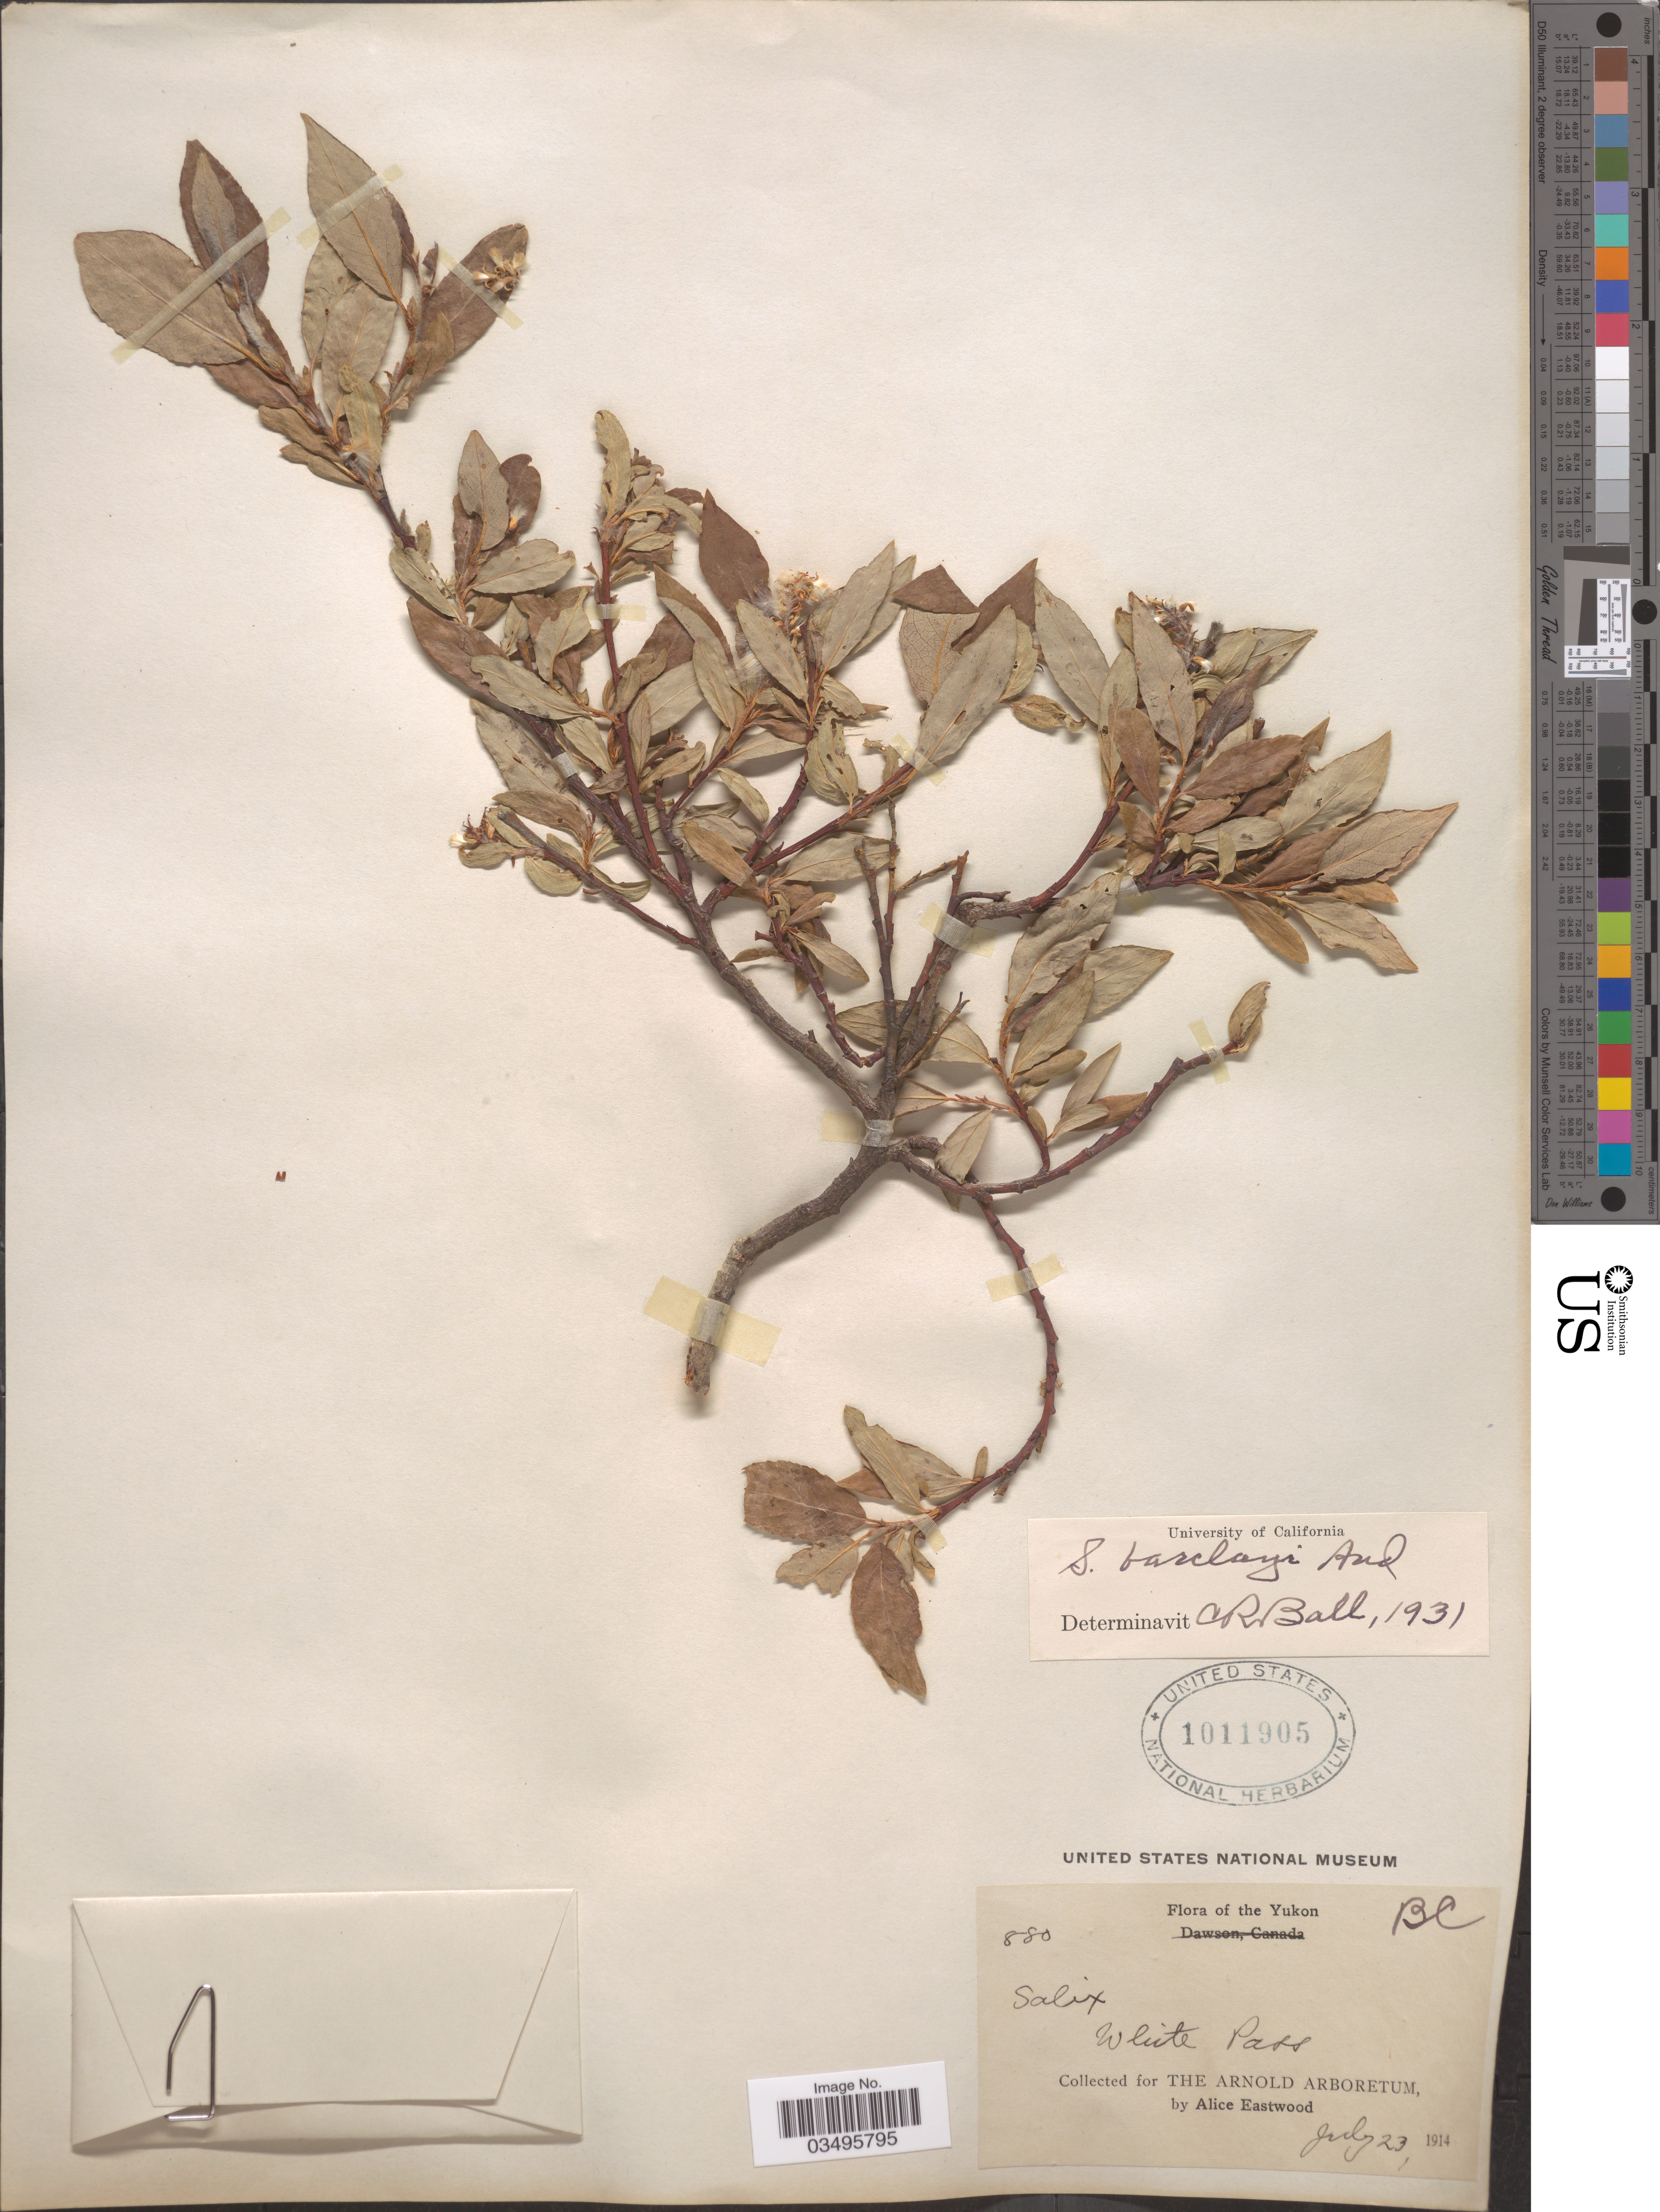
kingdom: Plantae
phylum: Tracheophyta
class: Magnoliopsida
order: Malpighiales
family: Salicaceae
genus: Salix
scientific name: Salix barclayi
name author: Andersson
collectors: A. Eastwood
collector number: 880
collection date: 1914-07-23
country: Canada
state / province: Yukon Territory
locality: Yukon, White Pass.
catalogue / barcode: US 1011905